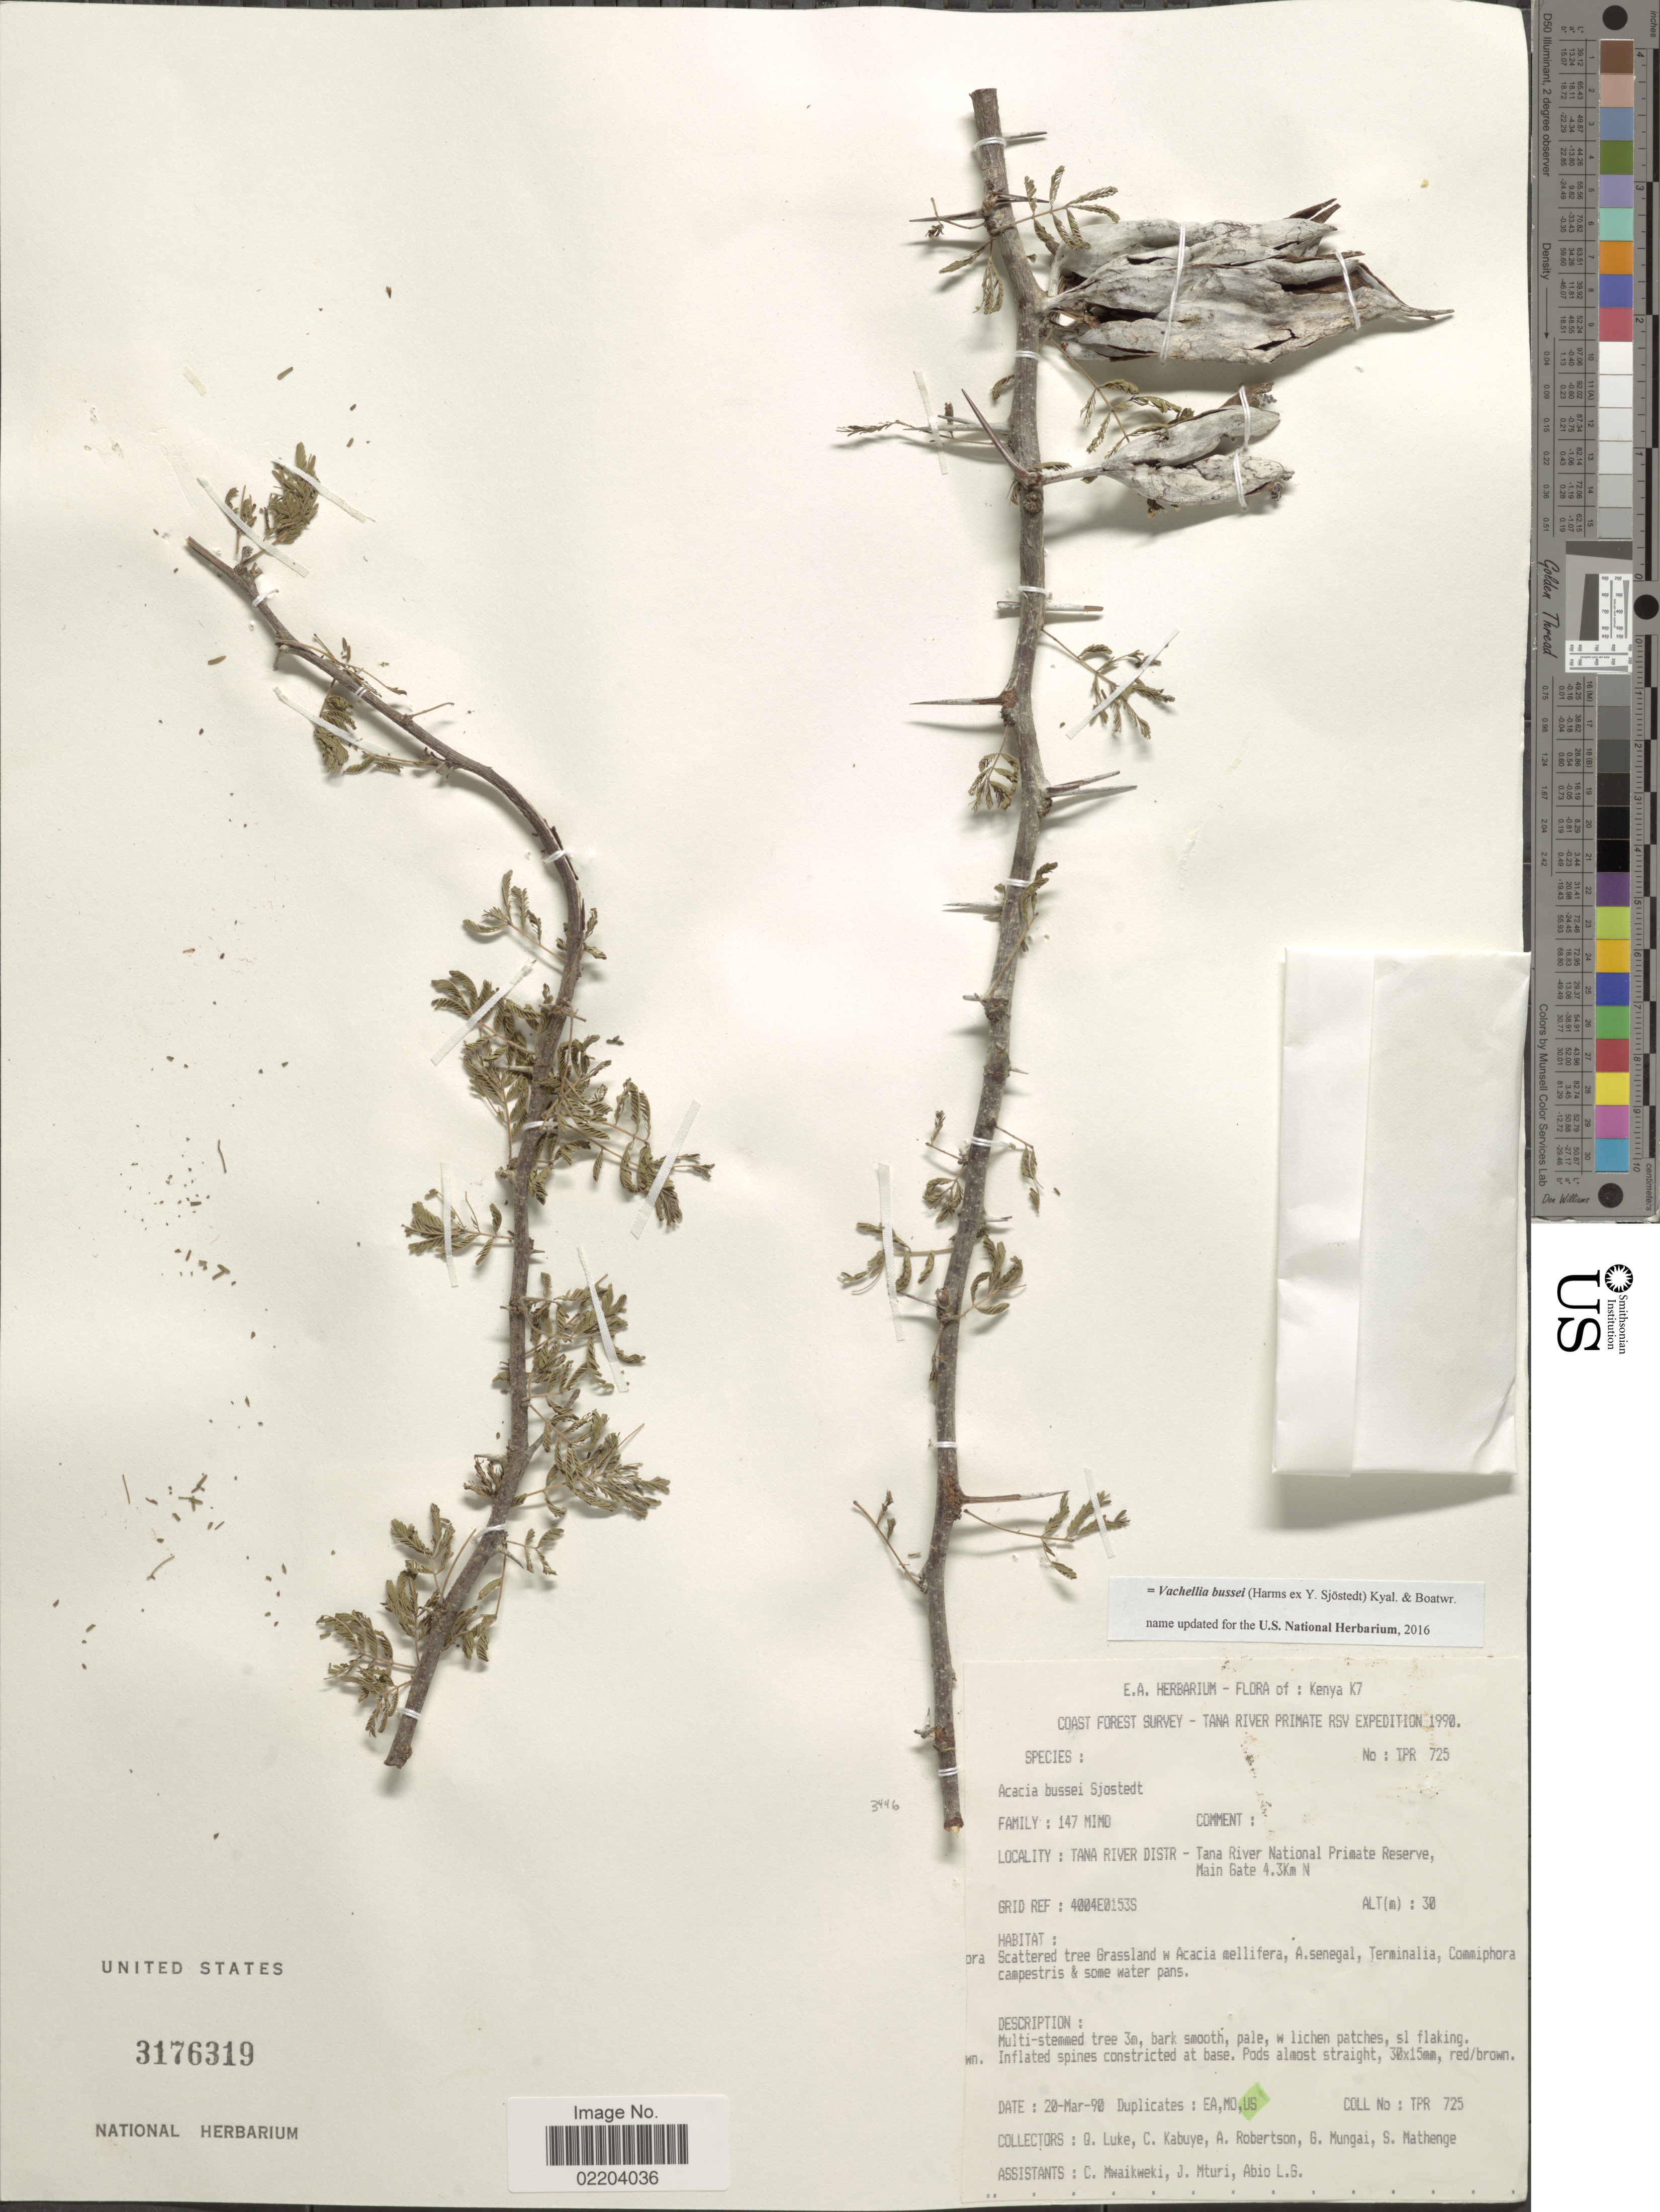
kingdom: Plantae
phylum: Tracheophyta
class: Magnoliopsida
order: Fabales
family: Fabaceae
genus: Vachellia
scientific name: Vachellia bussei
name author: (Harms ex Sjöstedt) Kyal. & Boatwr.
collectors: Q. Luke, C. Kabuye, A. Robertson, G. Mungai & et al.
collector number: TPR 725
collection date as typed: Transcribed d/m/y: 20/3/90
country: Kenya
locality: Kenya K7. Tana River Distr - Tana River National Primate Reserve, Main Gate 4.3Km N. Grid ref: 4004E0153S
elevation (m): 30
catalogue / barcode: US 3176319